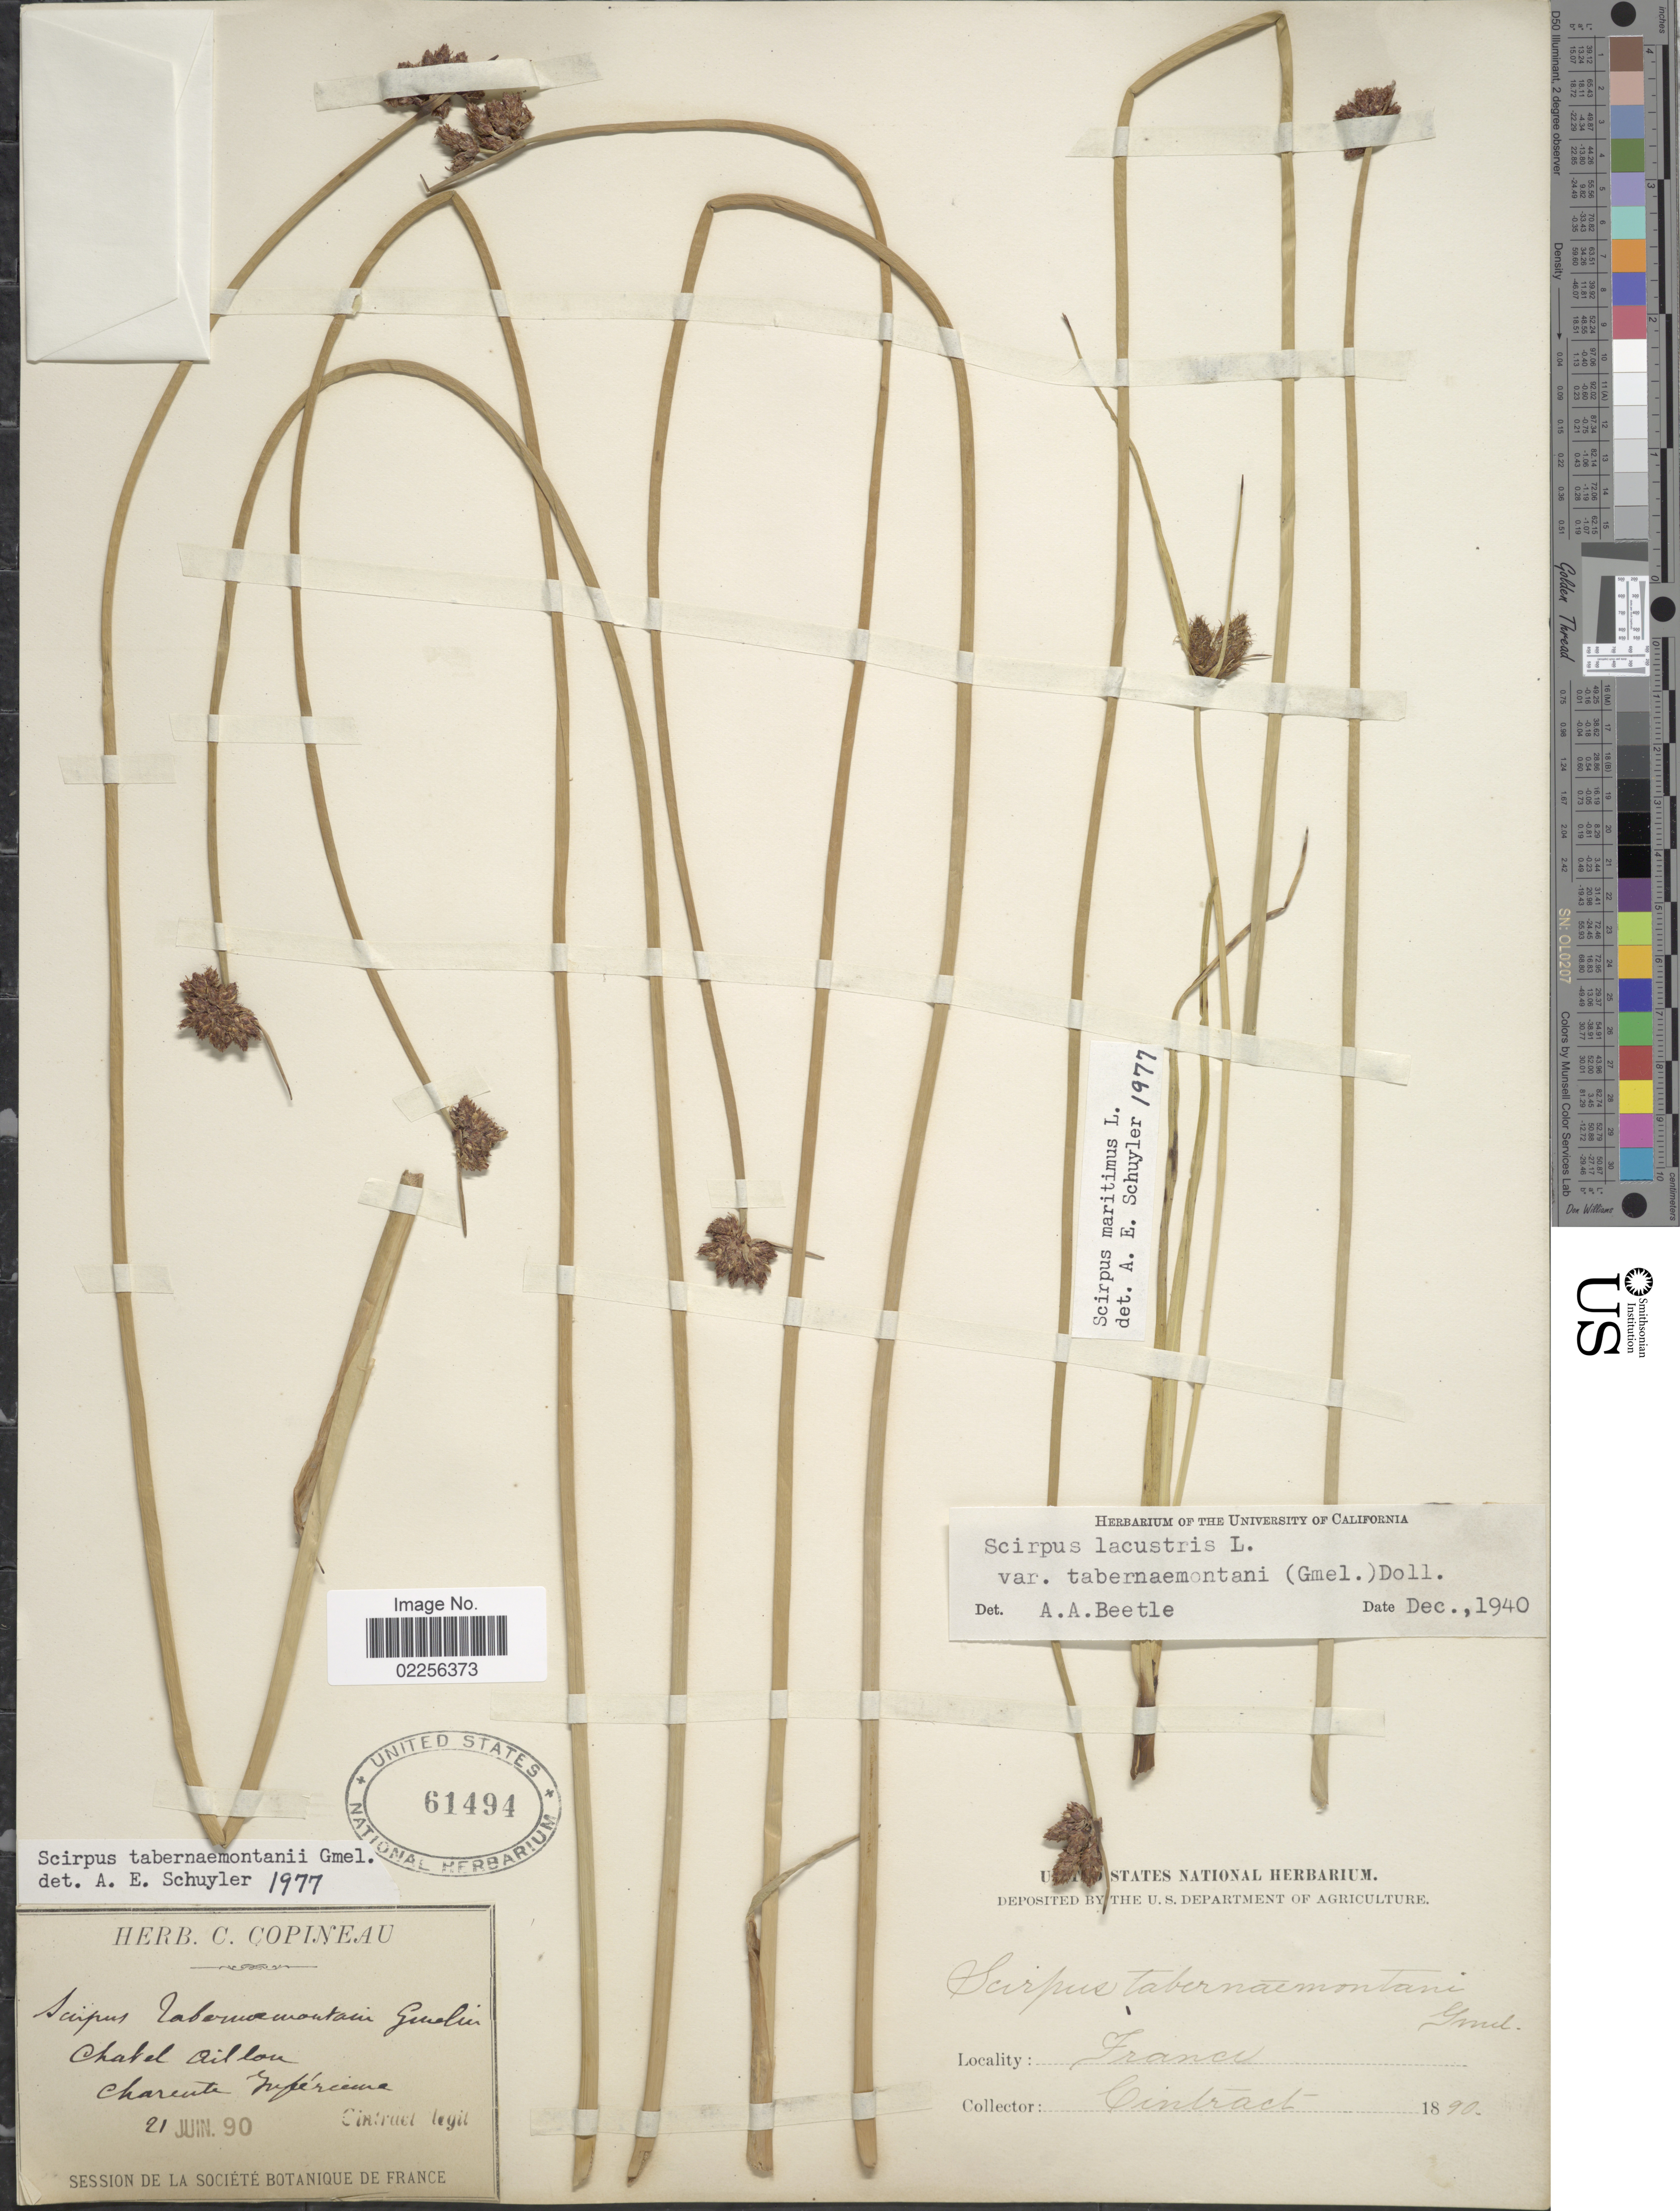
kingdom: Plantae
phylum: Tracheophyta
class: Liliopsida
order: Poales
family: Cyperaceae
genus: Bolboschoenus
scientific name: Bolboschoenus maritimus subsp. maritimus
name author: (L.) Palla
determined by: Strong, Mark T., (BOT), Smithsonian Institution - National Museum of Natural History (UNITED STATES)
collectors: Cintract, --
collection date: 1890-06-21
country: France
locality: Chatel Aillon, Charente Inférieure.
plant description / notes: Corrected "Chatel Dillon, Charente Inféremne" to "Chatel Aillon, Charente Inférieure."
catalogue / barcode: US 61494